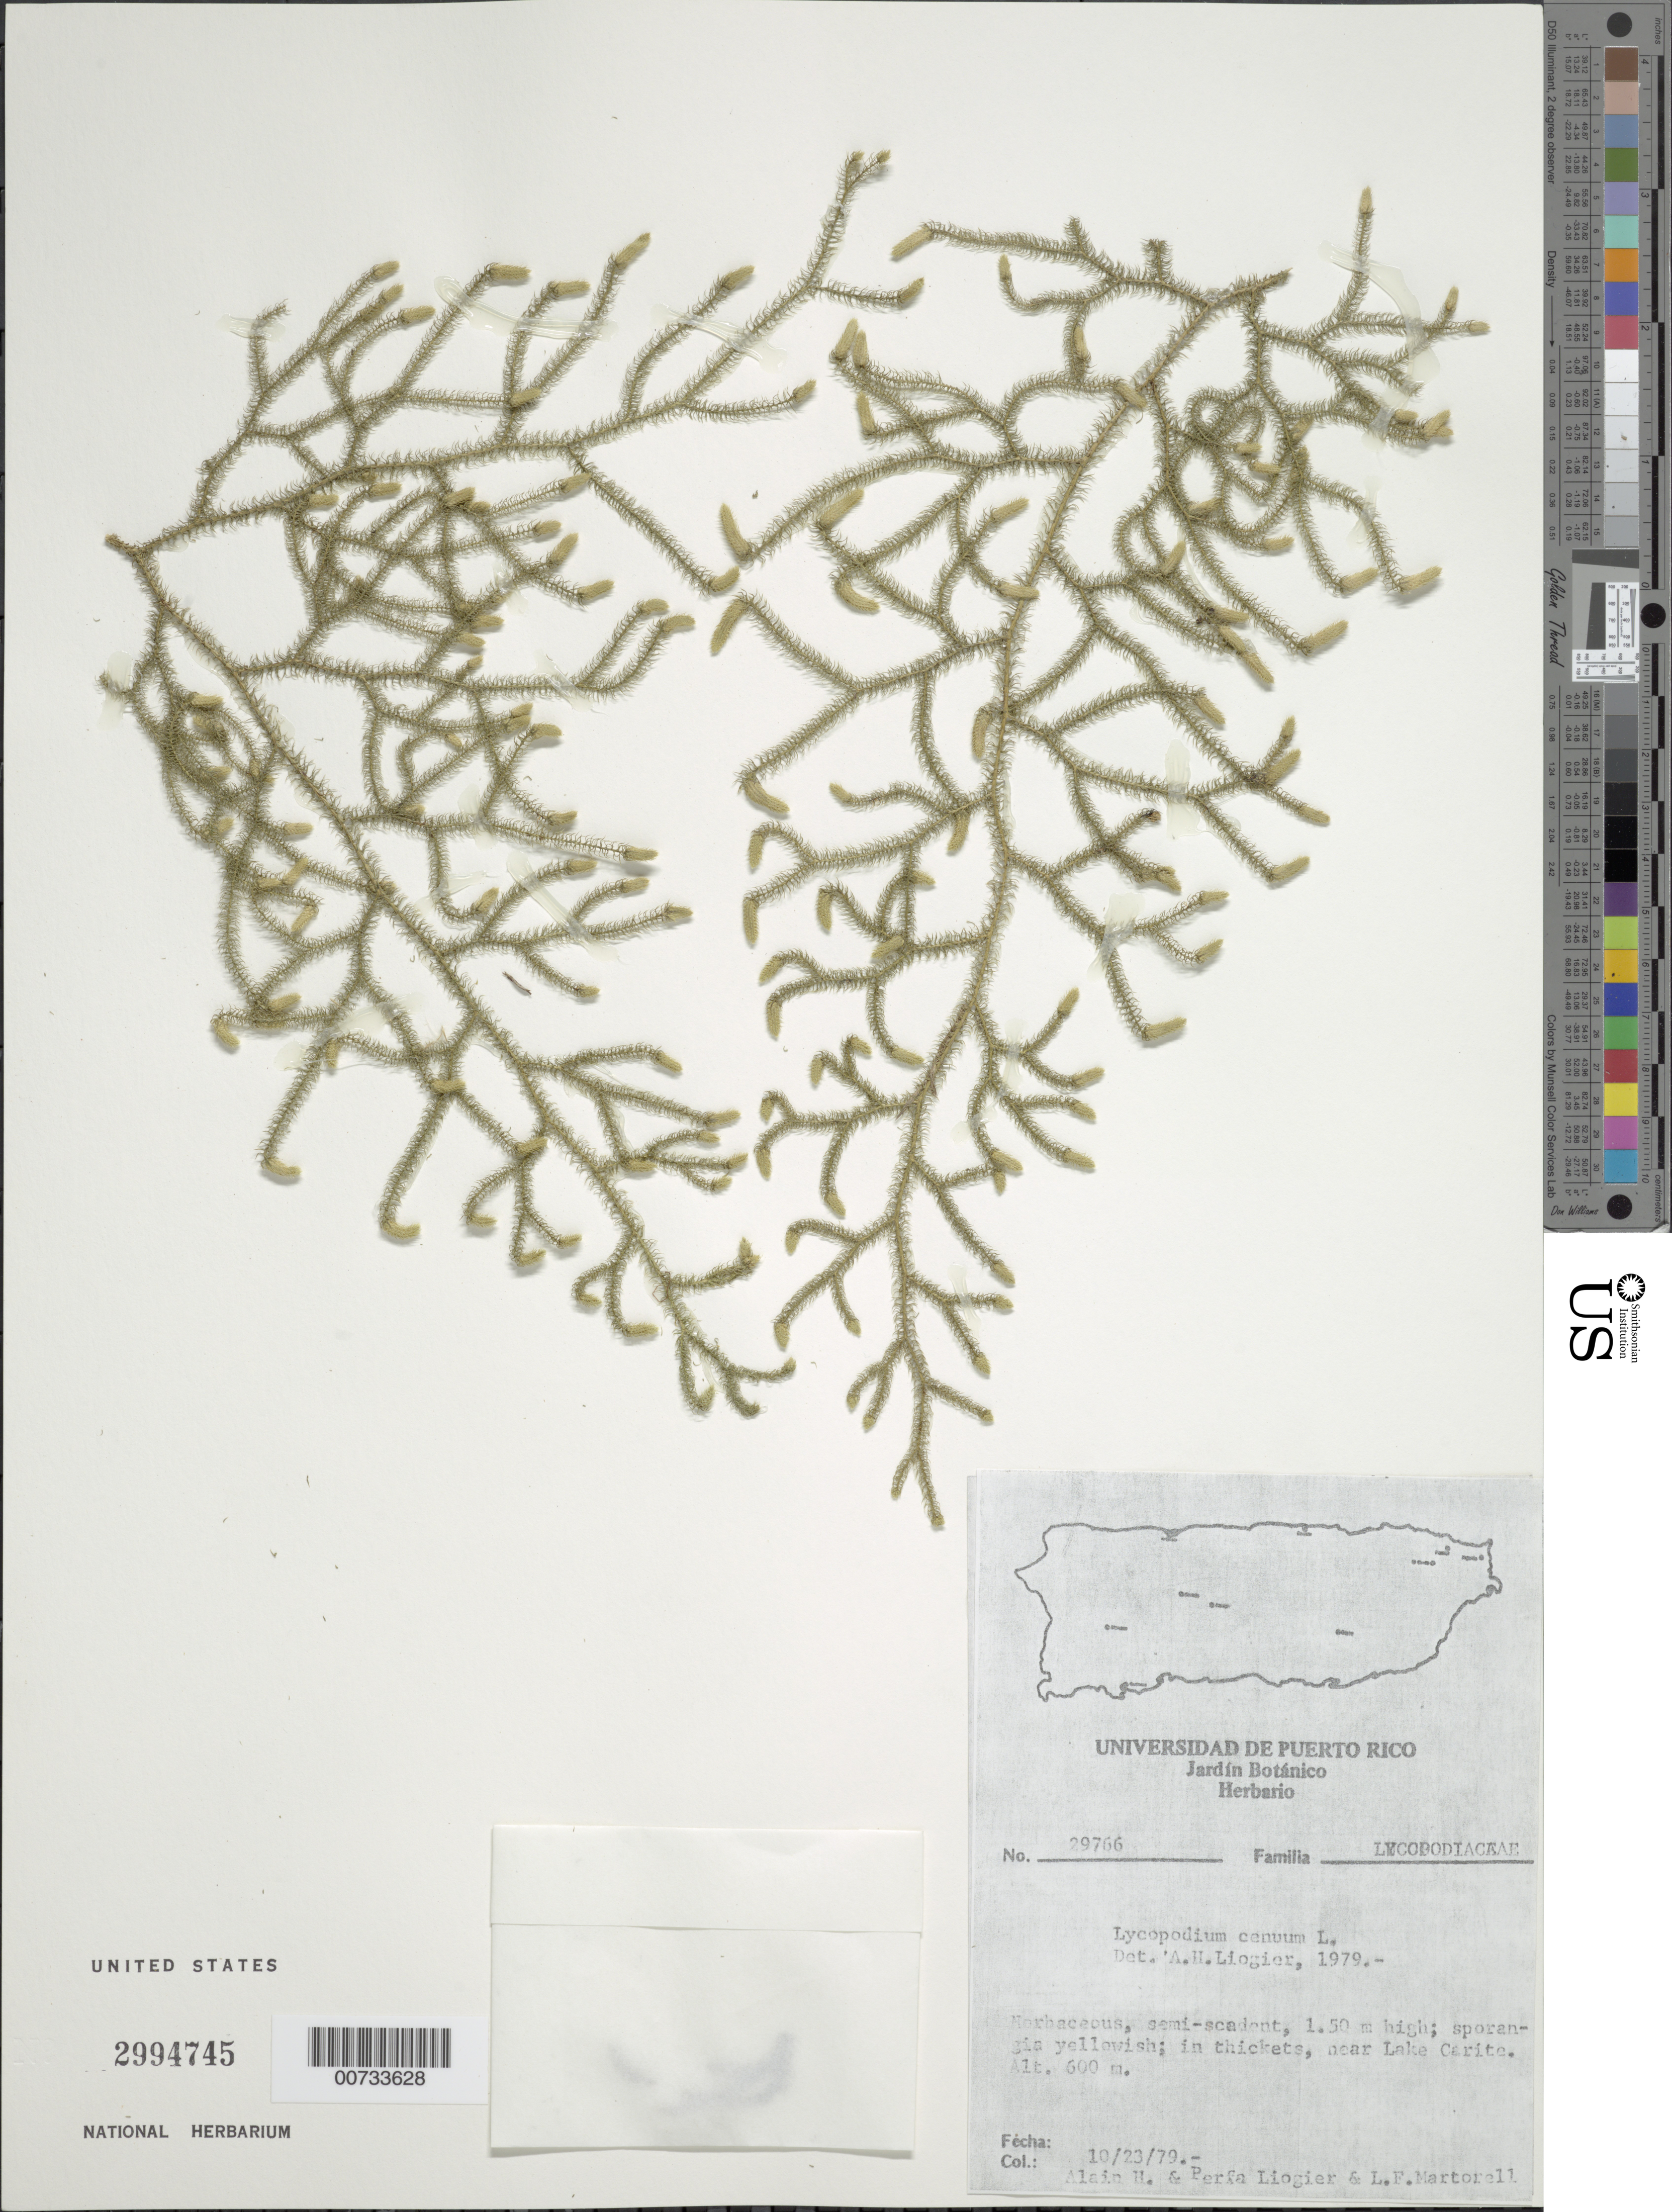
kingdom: Plantae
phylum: Tracheophyta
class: Lycopodiopsida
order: Lycopodiales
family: Lycopodiaceae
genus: Palhinhaea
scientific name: Palhinhaea cernua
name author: (L.) Vasc. & Franco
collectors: A. H. Liogier, M. P. Liogier & L. Martorell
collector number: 29766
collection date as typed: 23 Oct 1979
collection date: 1979-10-23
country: Puerto Rico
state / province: Guayama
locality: Lake Carite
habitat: Thickets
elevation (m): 600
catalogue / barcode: US 2994745